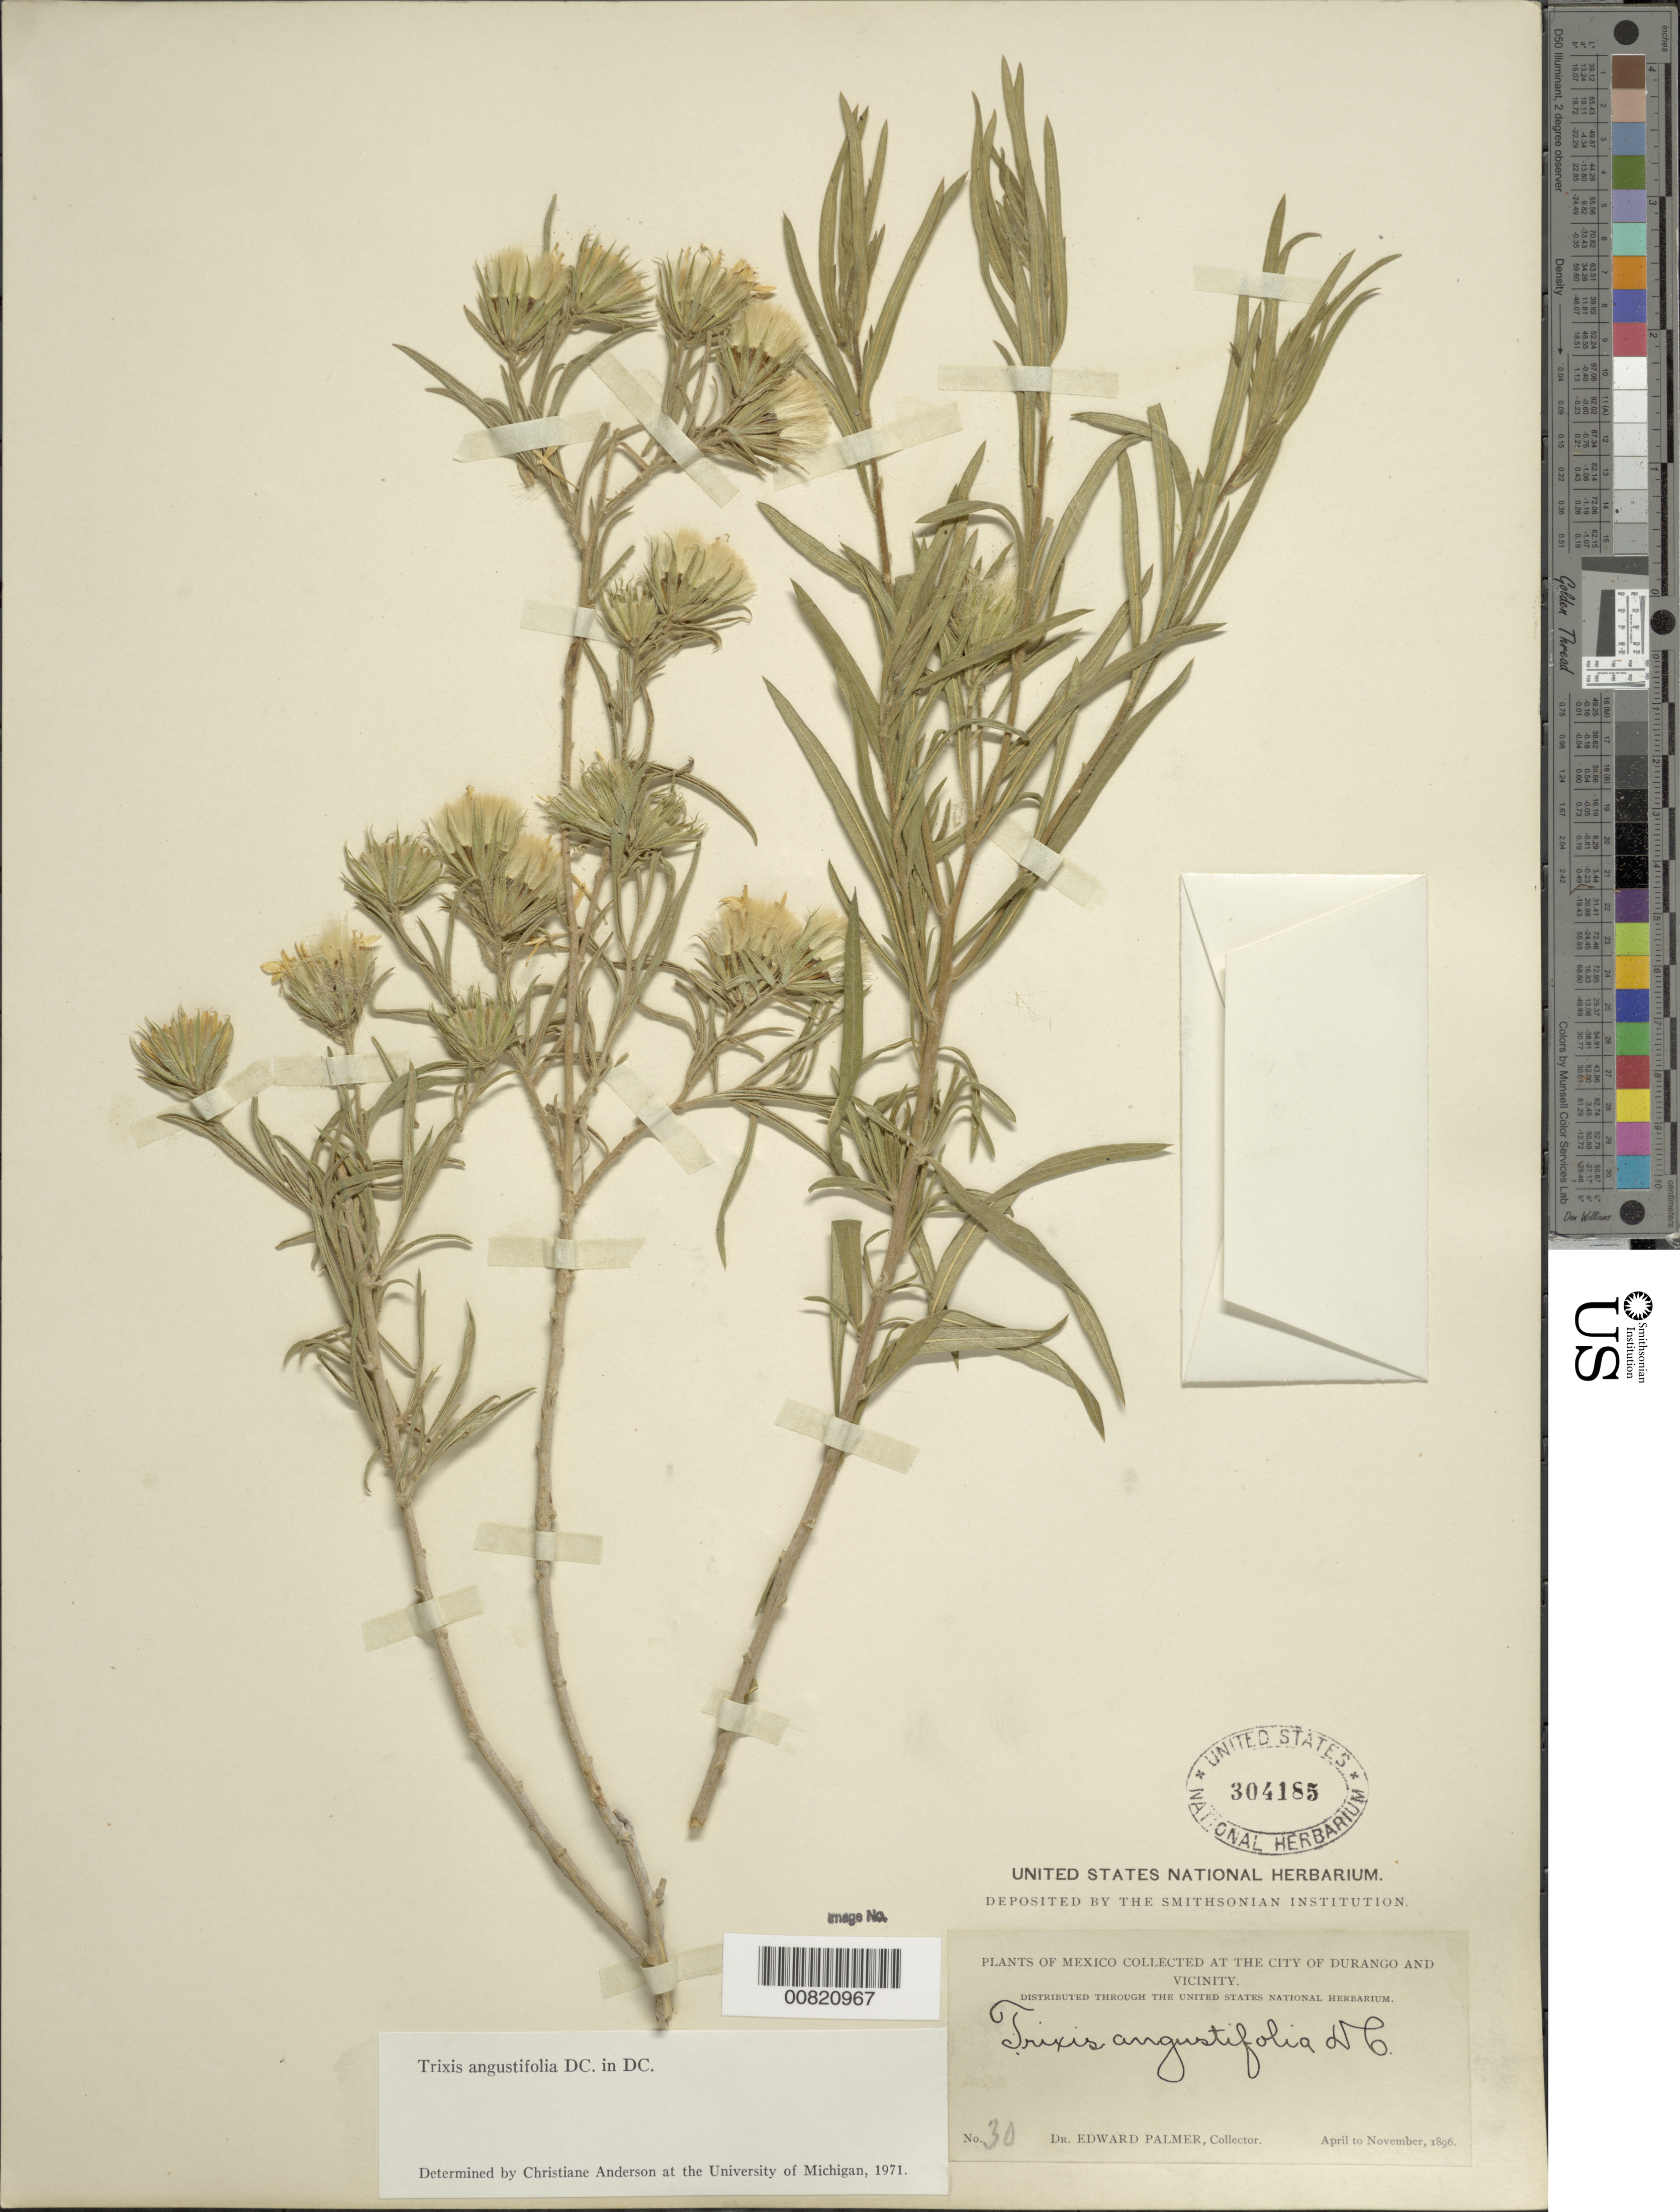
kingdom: Plantae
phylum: Tracheophyta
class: Magnoliopsida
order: Asterales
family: Asteraceae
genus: Trixis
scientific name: Trixis angustifolia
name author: DC.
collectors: E. Palmer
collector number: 30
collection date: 1896-04/1896-11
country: Mexico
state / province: Durango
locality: City of Durango and vicinity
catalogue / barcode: US 304185